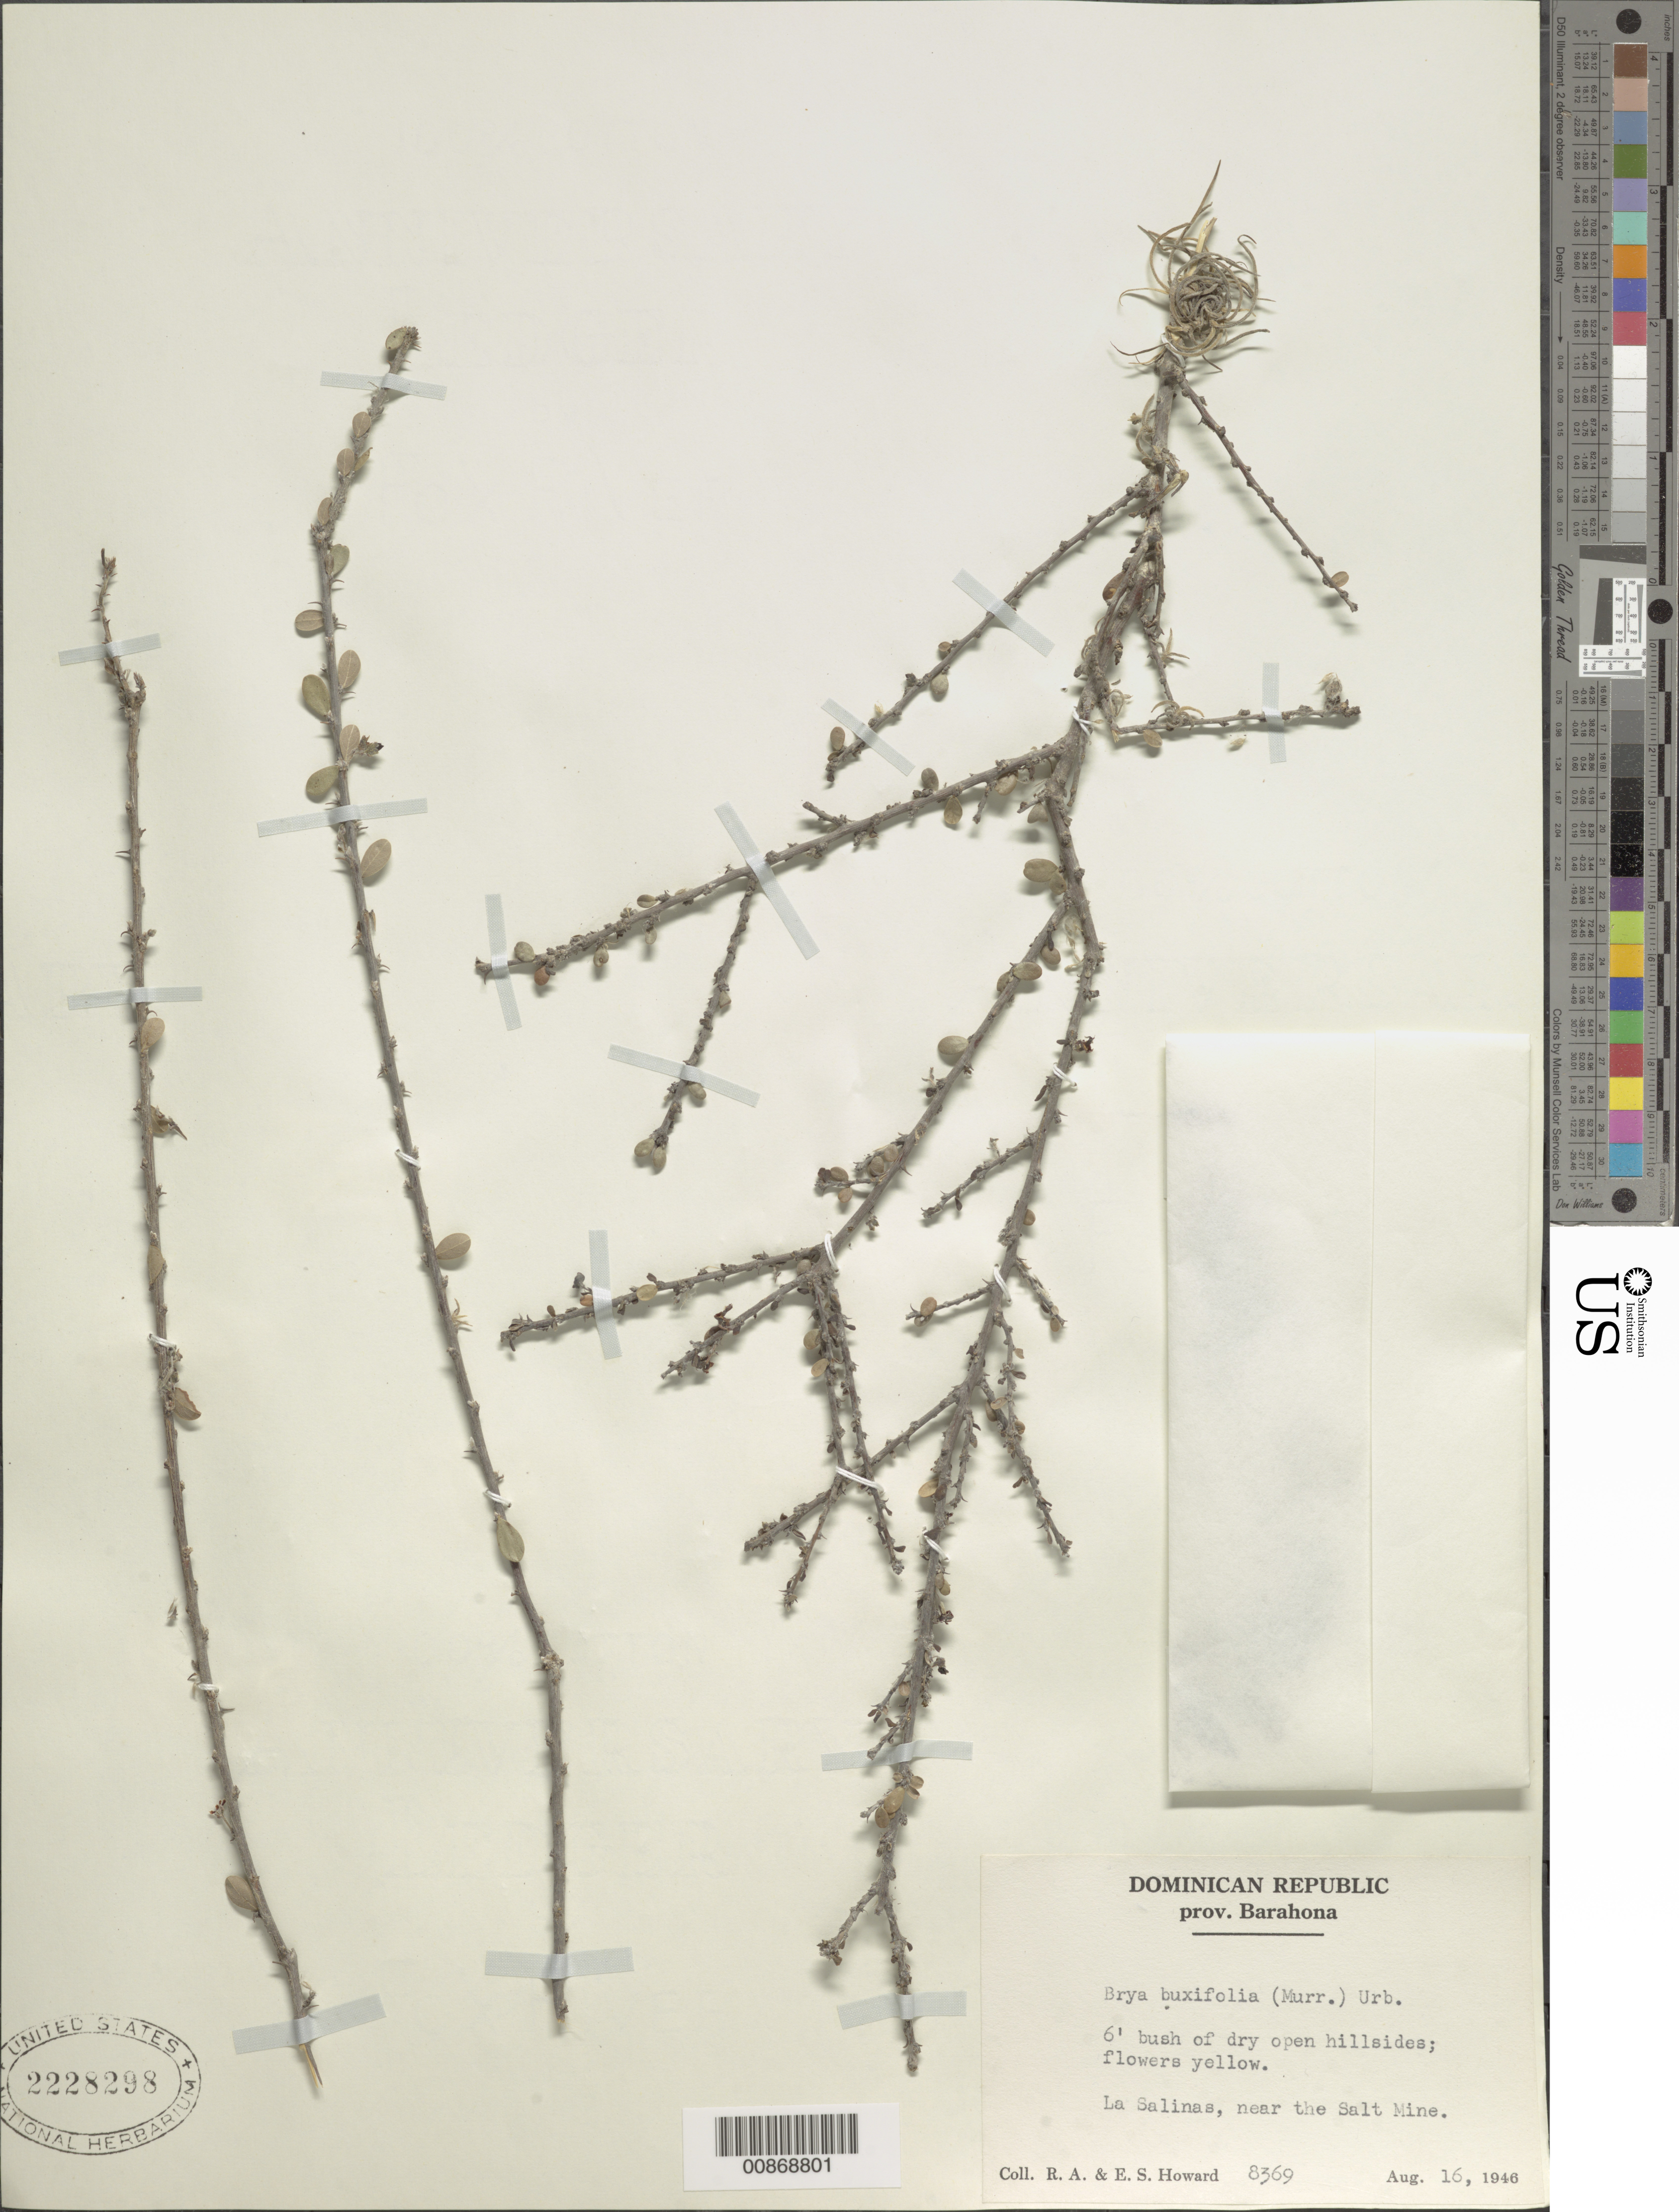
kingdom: Plantae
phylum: Tracheophyta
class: Magnoliopsida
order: Fabales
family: Fabaceae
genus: Brya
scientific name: Brya buxifolia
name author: (Murray) Urb.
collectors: R. A. Howard & E. S. Howard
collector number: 8369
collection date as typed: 16 Aug 1946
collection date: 1946-08-16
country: Dominican Republic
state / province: Barahona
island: Hispaniola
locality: Las Salinas, near the Salt Mine.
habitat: Bush of dry open hillsides.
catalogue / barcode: US 2228298